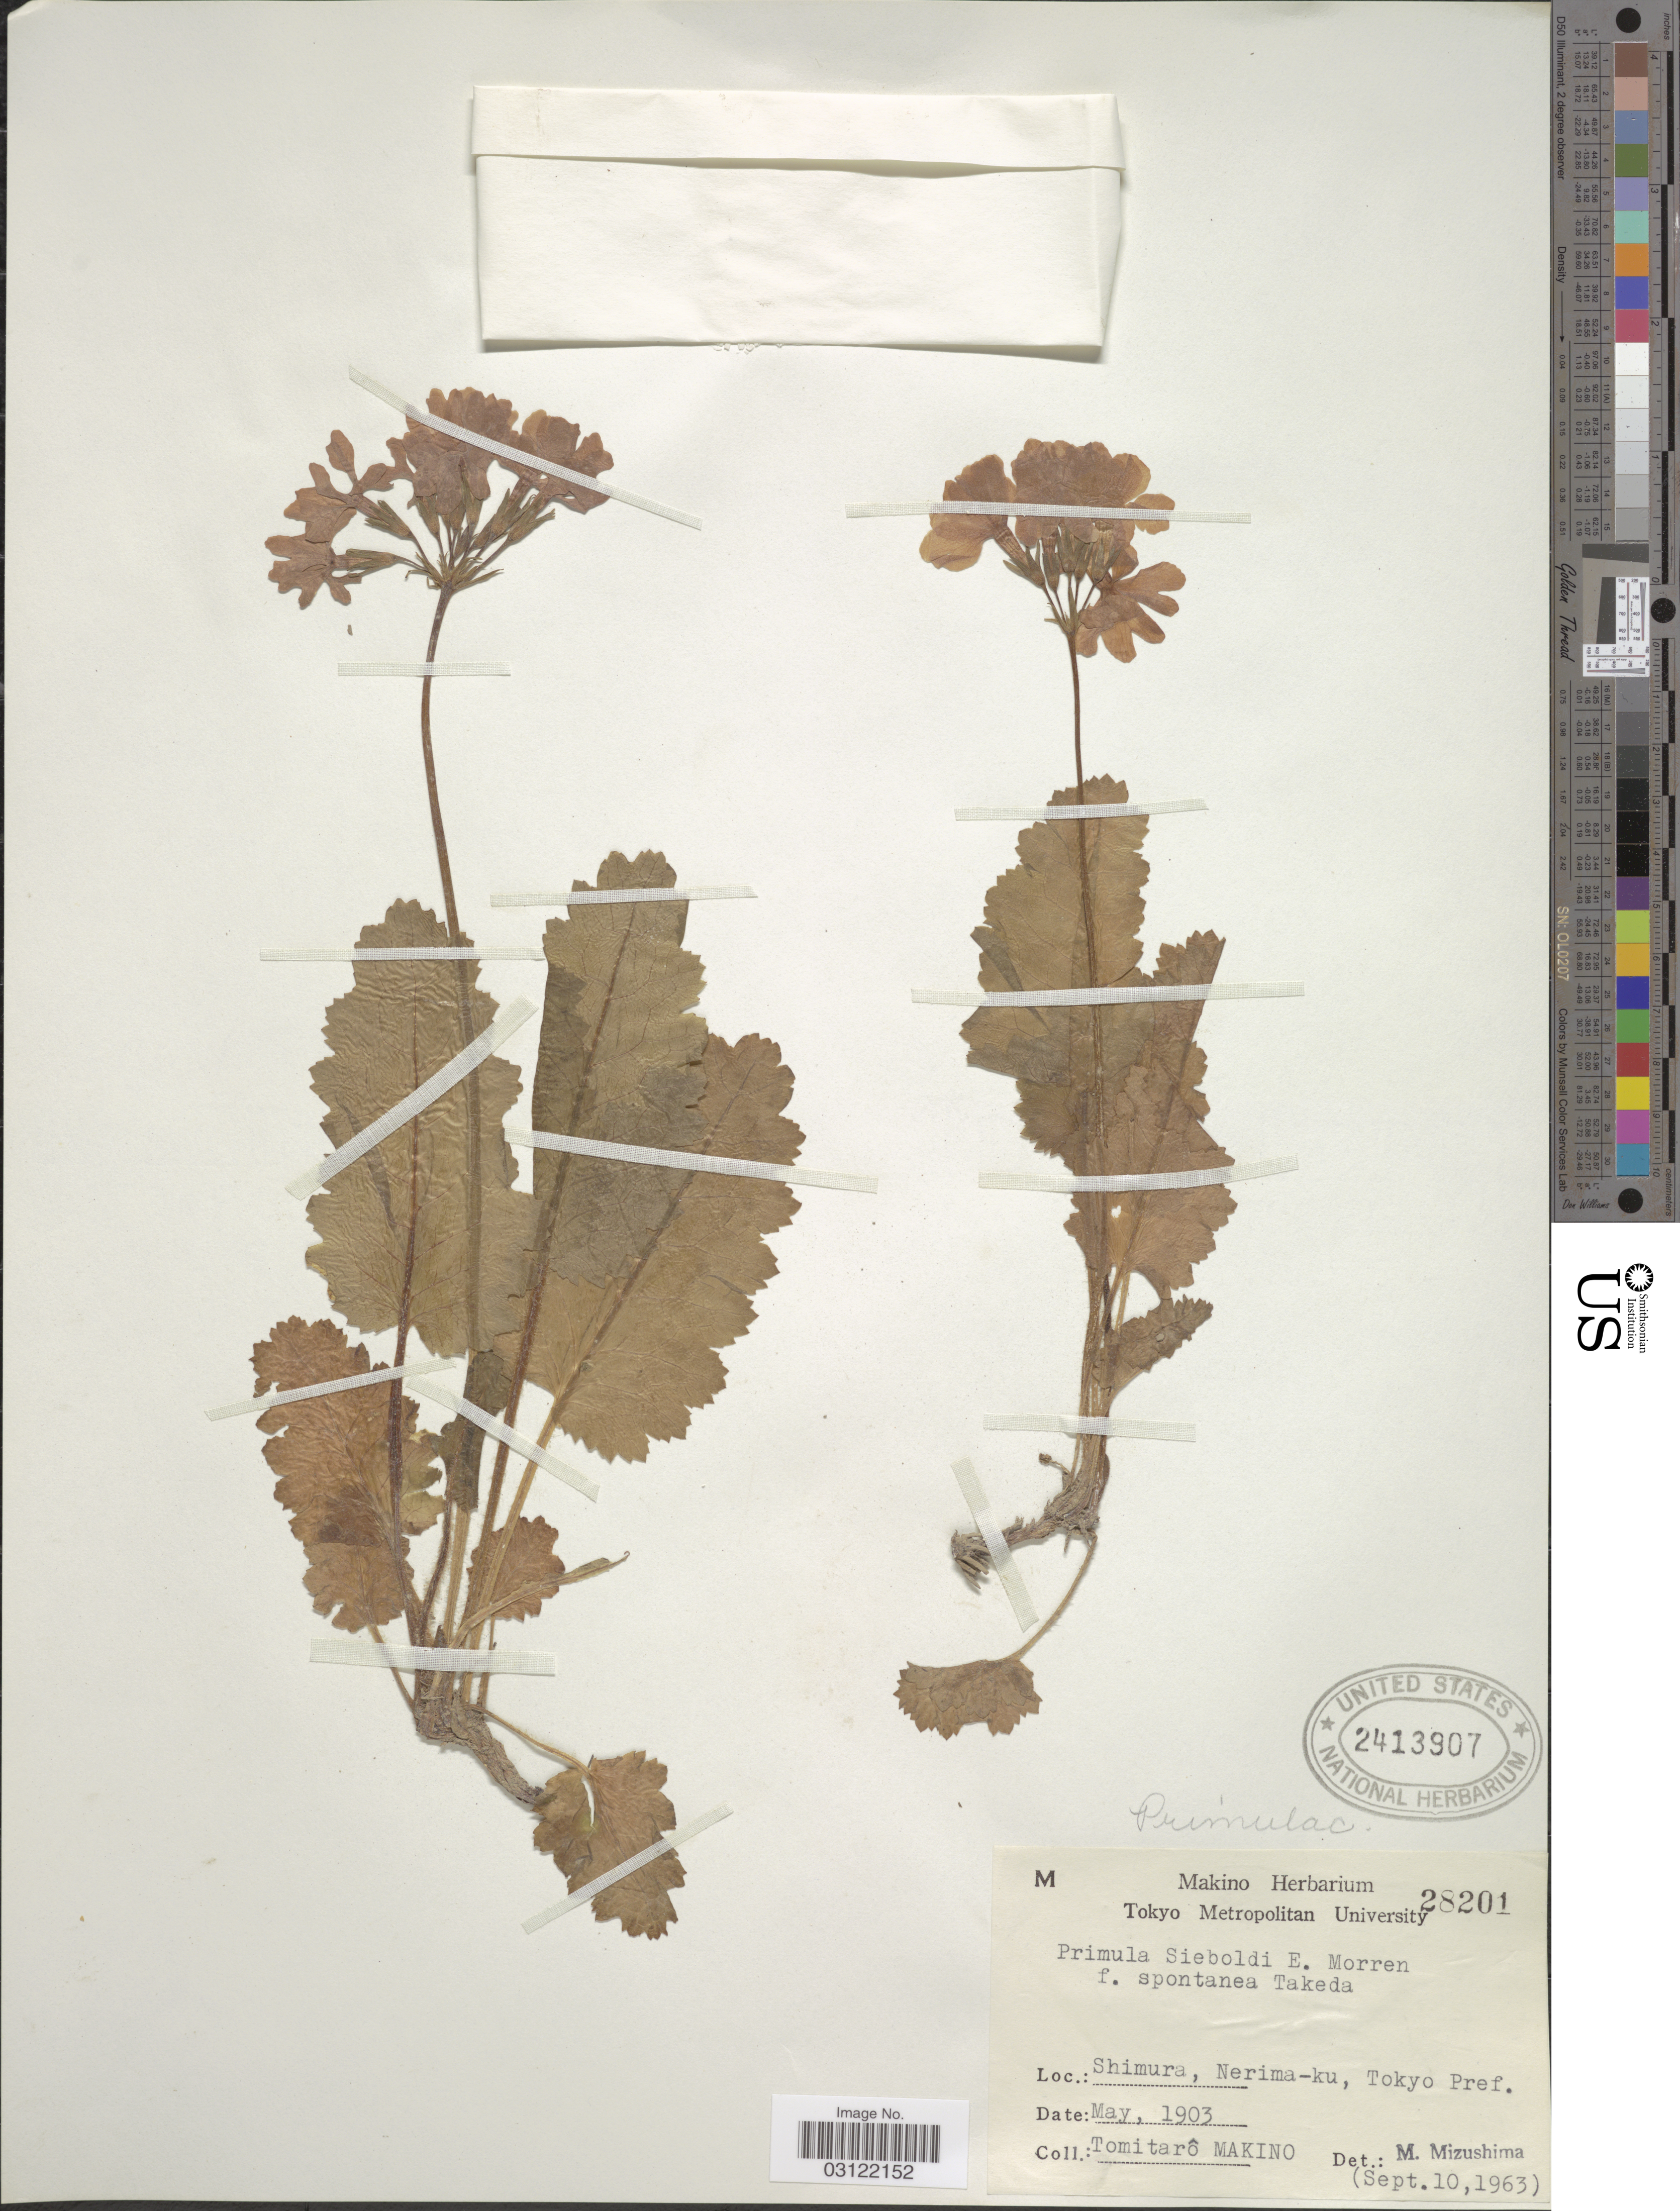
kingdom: Plantae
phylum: Tracheophyta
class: Magnoliopsida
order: Ericales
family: Primulaceae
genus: Primula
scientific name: Primula sieboldii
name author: É. Morren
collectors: T. Makino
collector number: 28201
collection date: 1903-05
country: Japan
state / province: Tokyo, Federal City of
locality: Shimura, Nerima-ku, Tokyo Pref.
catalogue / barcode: US 2413907